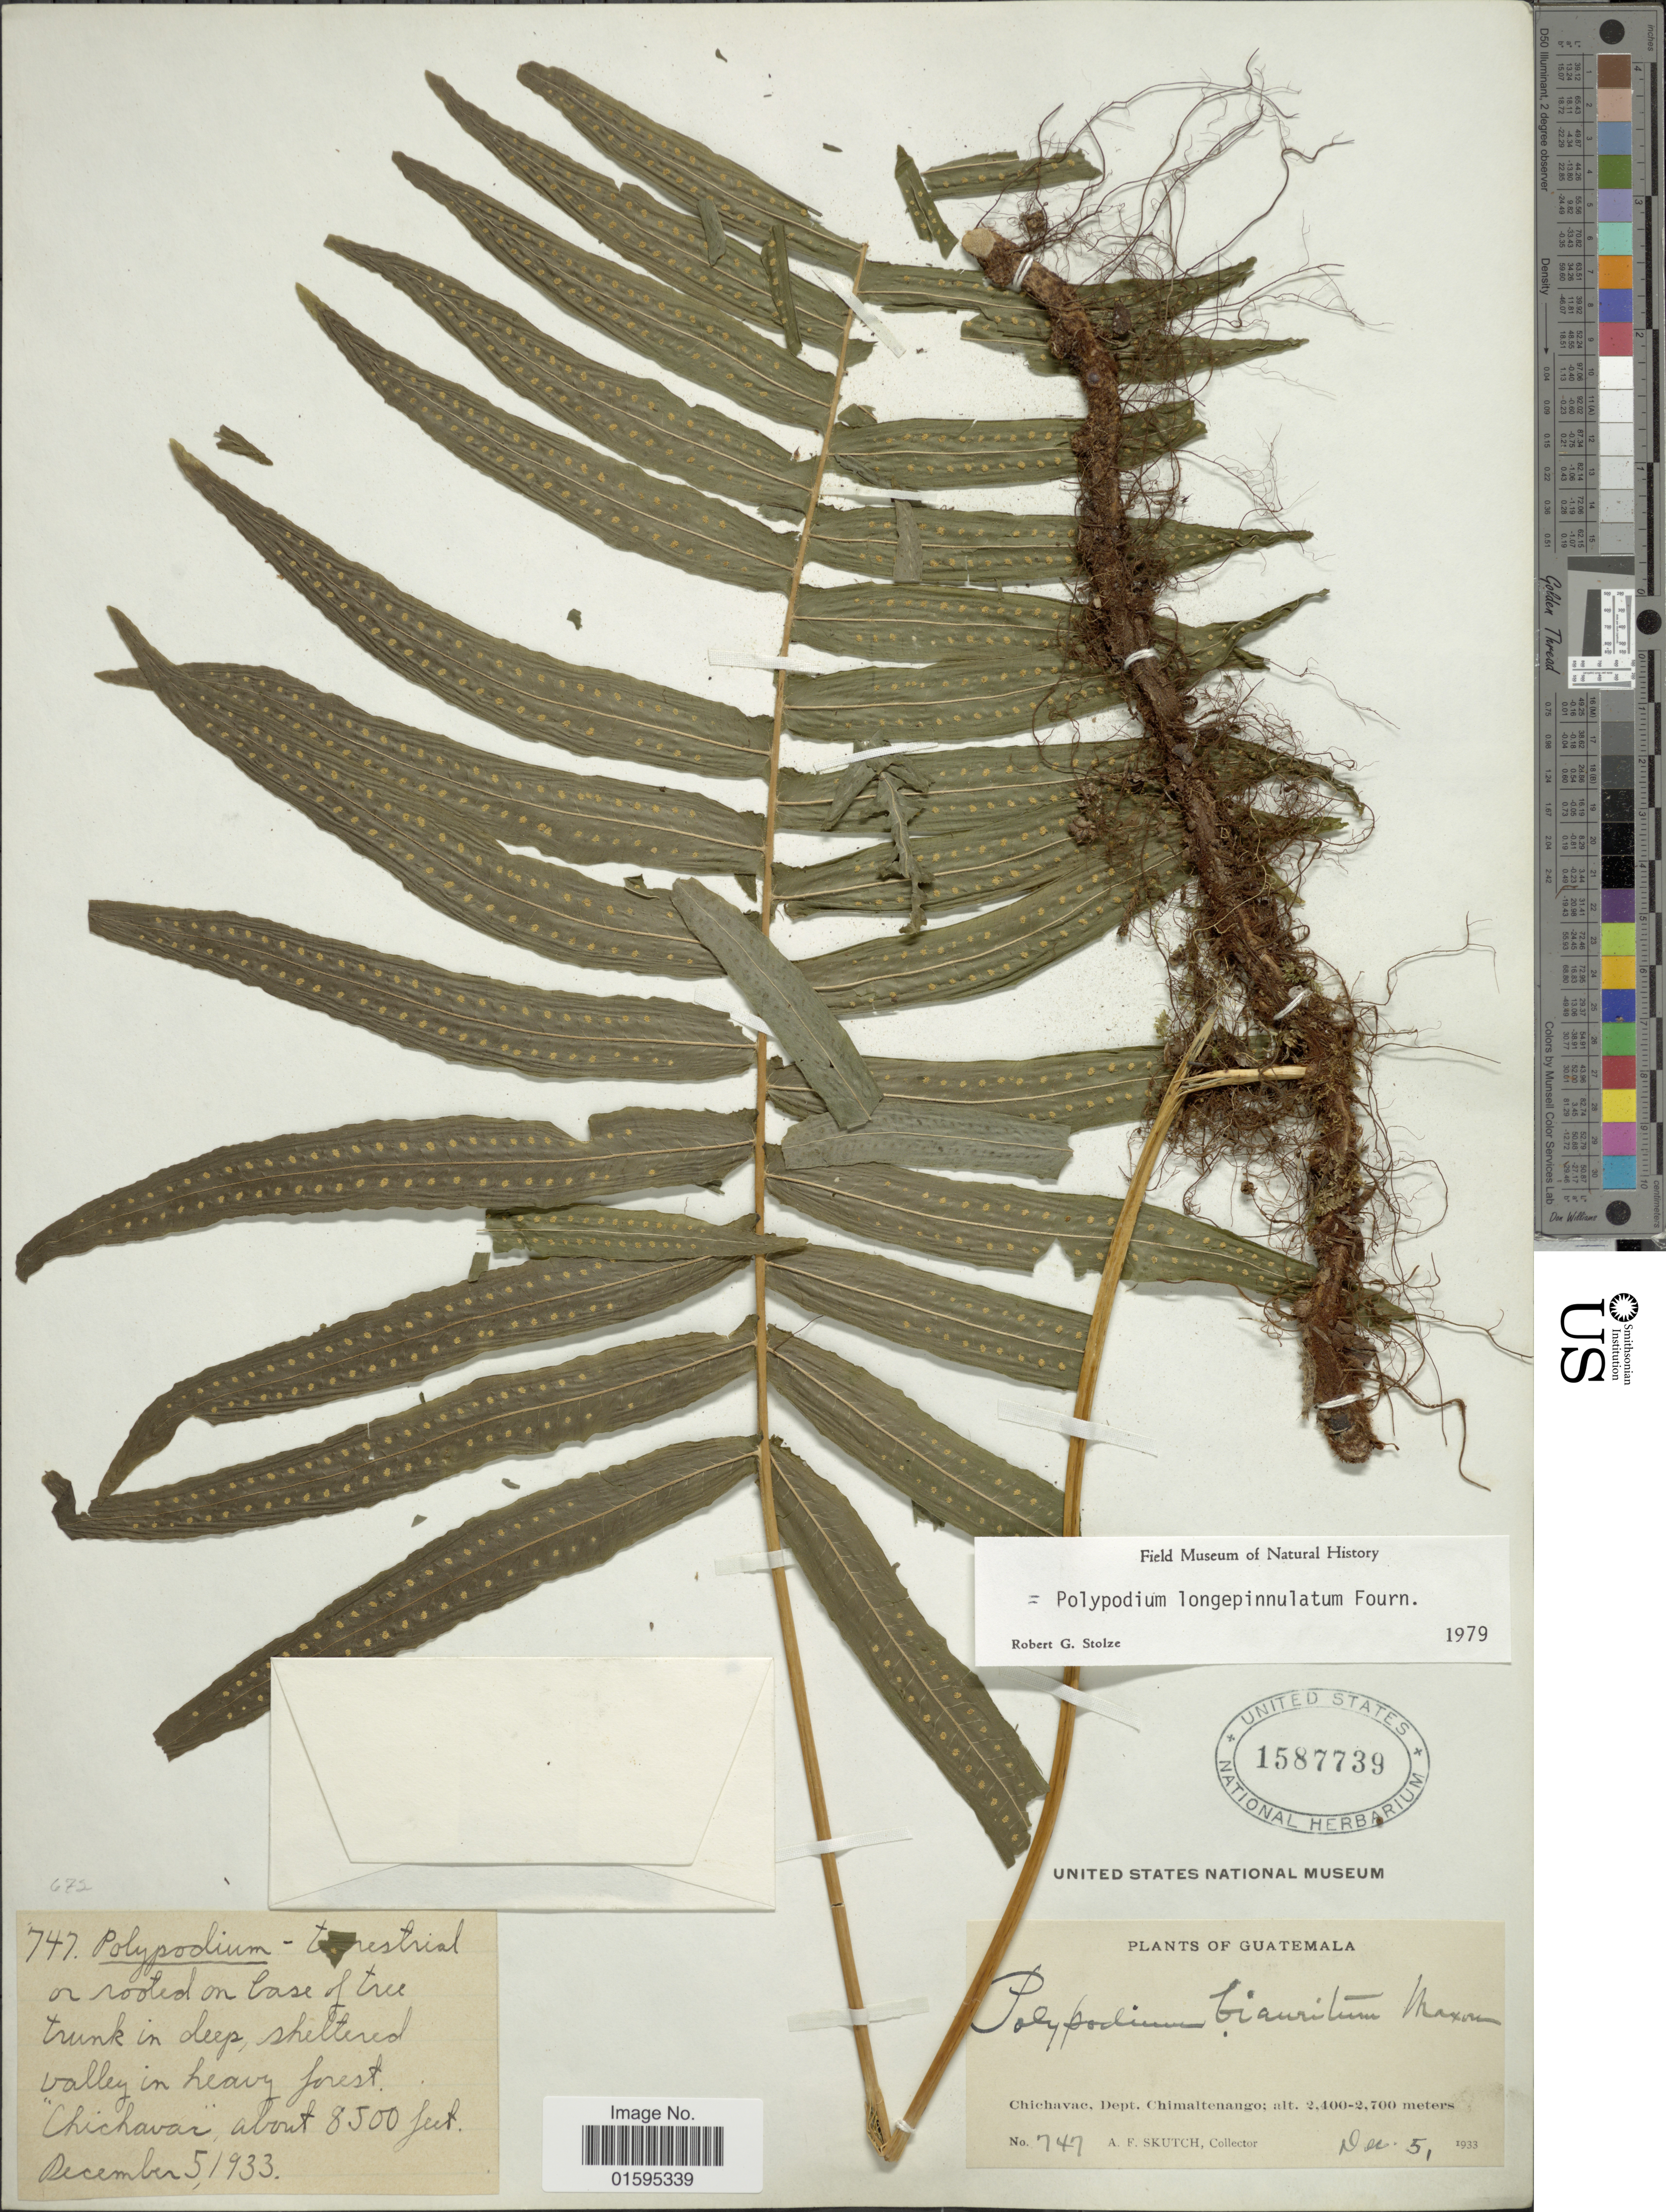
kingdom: Plantae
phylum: Tracheophyta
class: Polypodiopsida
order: Polypodiales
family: Polypodiaceae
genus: Polypodium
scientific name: Polypodium longepinnulatum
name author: E. Fourn.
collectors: A. F. Skutch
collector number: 747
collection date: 1933-12-05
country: Guatemala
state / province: Chimaltenango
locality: Chichavac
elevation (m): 2591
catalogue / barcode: US 1587739